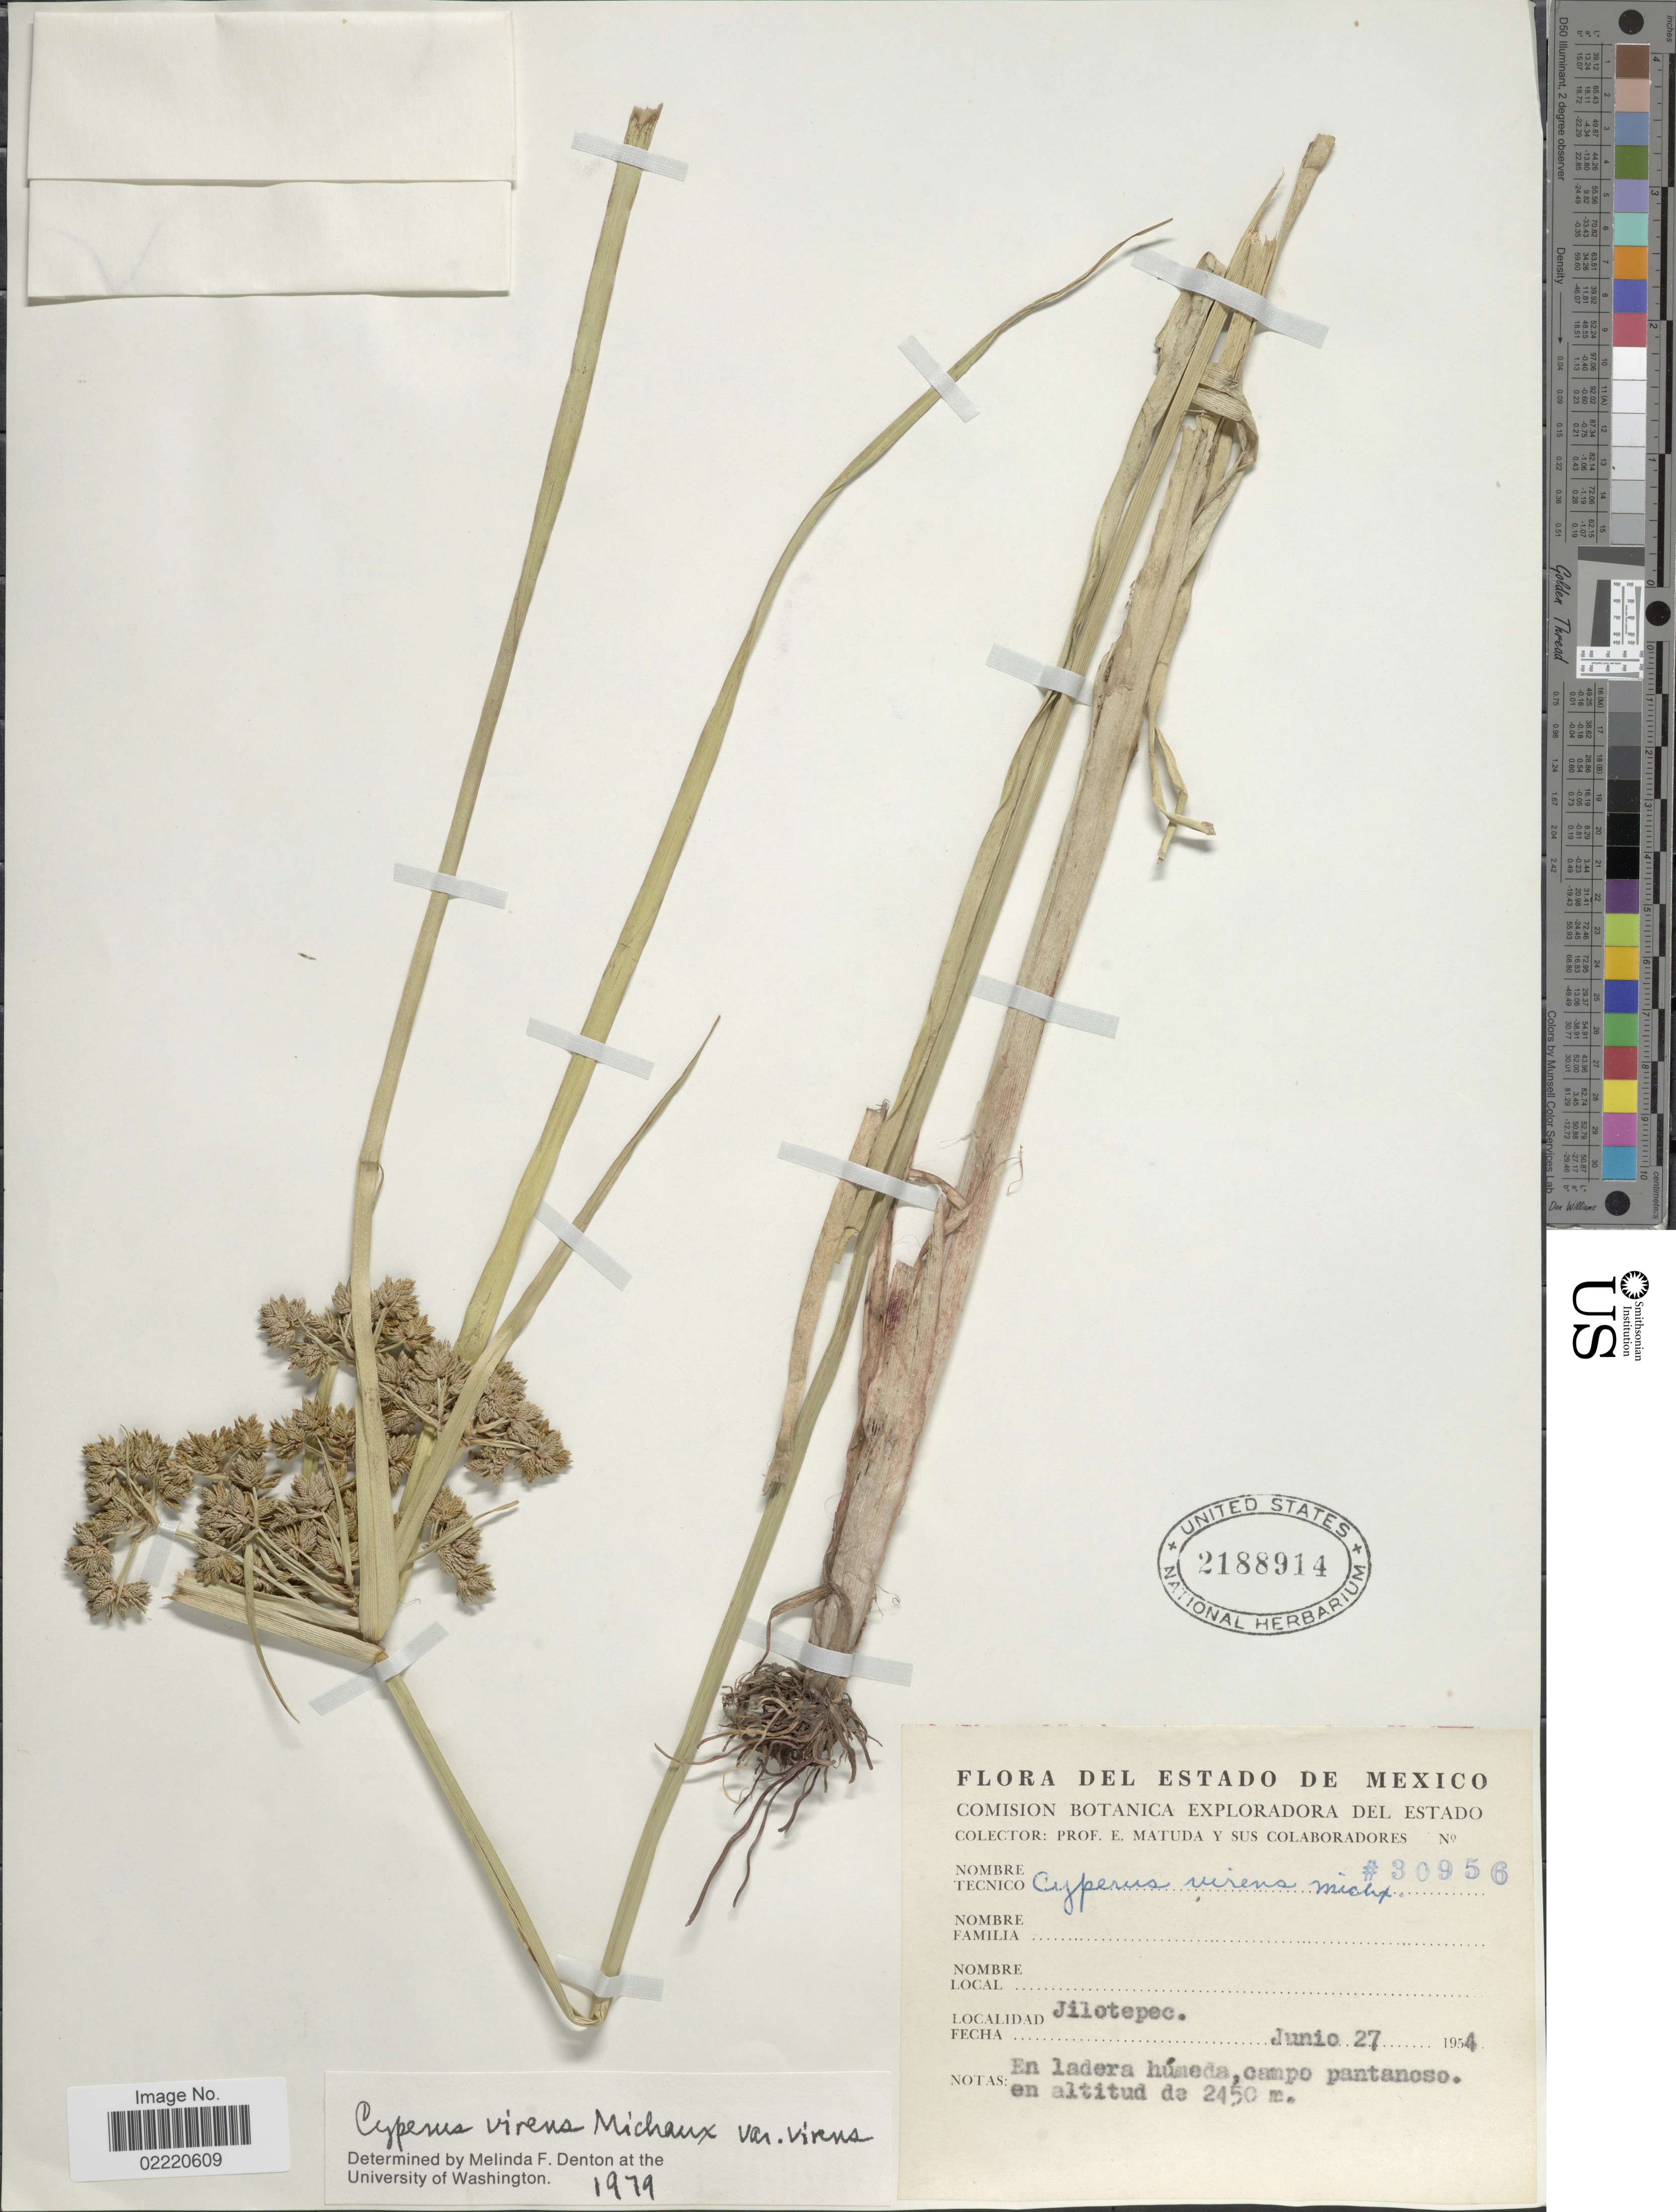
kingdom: Plantae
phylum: Tracheophyta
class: Liliopsida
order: Poales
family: Cyperaceae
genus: Cyperus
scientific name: Cyperus virens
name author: Michx.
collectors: E. Matuda & Sus Colaboradores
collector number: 30956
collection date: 1954-06-27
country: Mexico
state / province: México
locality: Estado de Mexico, Jilotepec, en ladera humeda, campo pantanoso.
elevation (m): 2450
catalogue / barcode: US 2188914